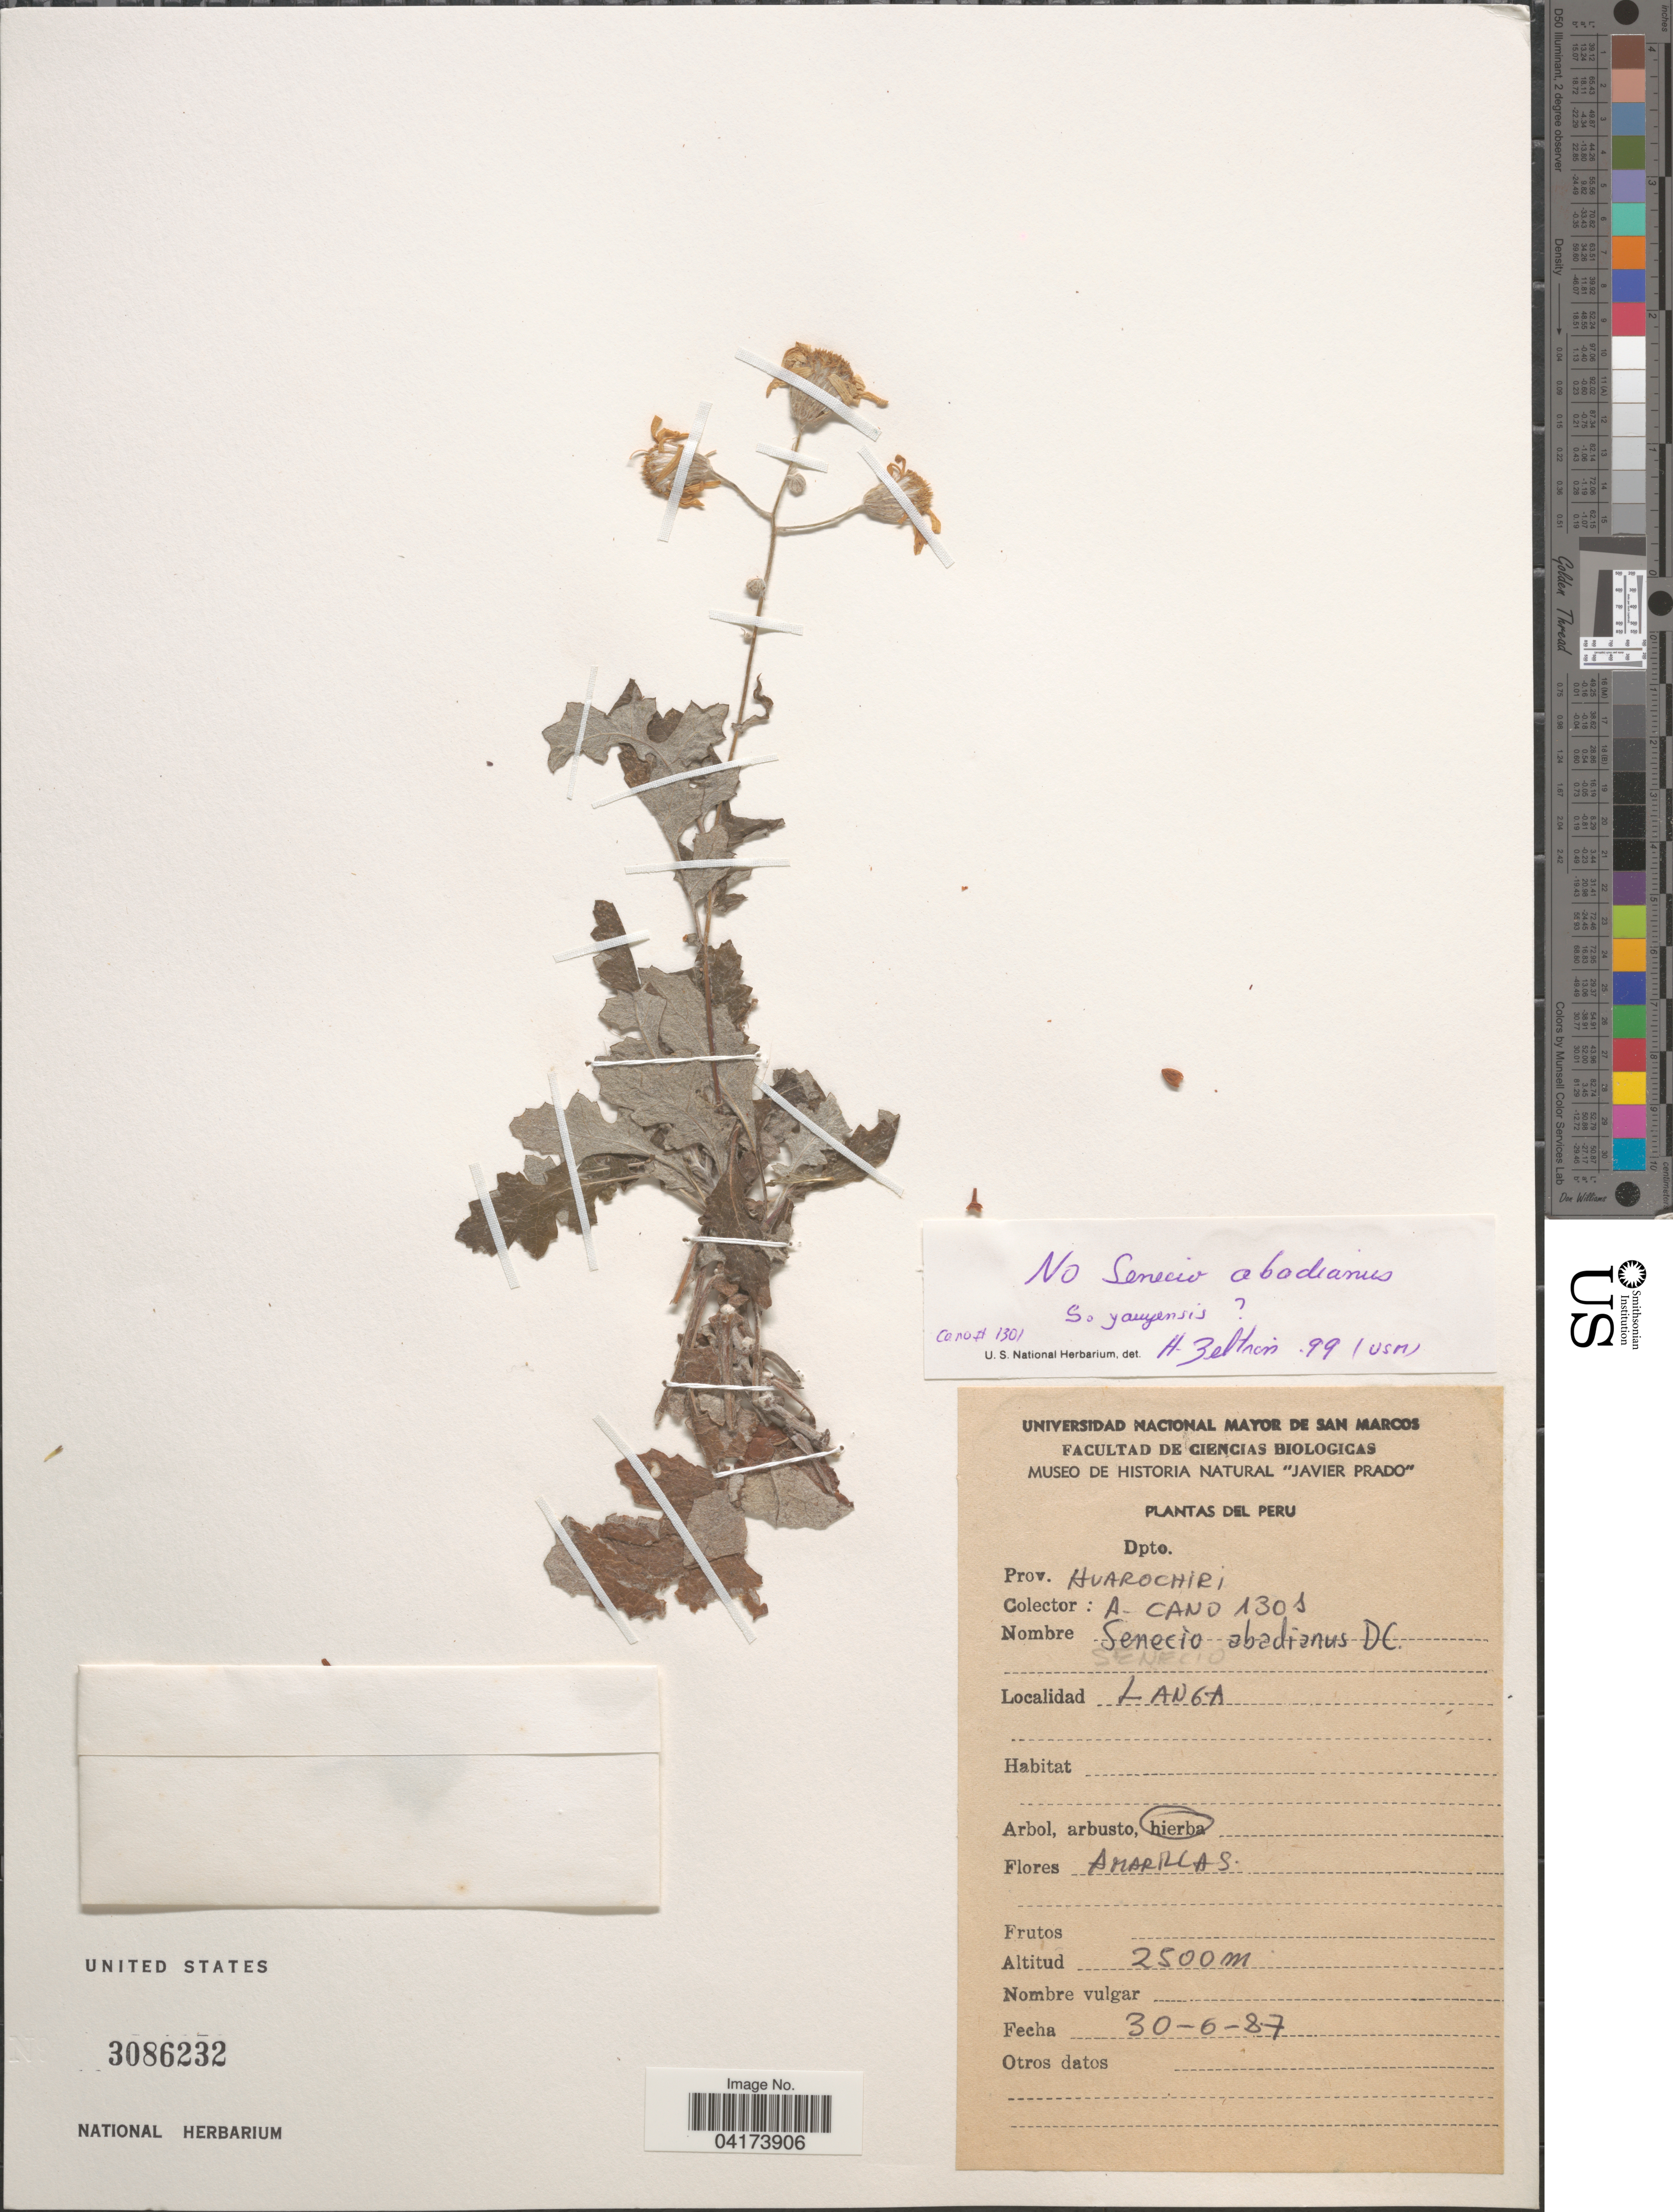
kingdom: Plantae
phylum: Tracheophyta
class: Magnoliopsida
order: Asterales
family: Asteraceae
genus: Senecio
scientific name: Senecio abadianus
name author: DC.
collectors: A. Cano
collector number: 1301*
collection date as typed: Transcribed d/m/y: 30/6/87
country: Peru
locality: Prov. Huarochiri. Langa.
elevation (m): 2500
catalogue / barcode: US 3086232